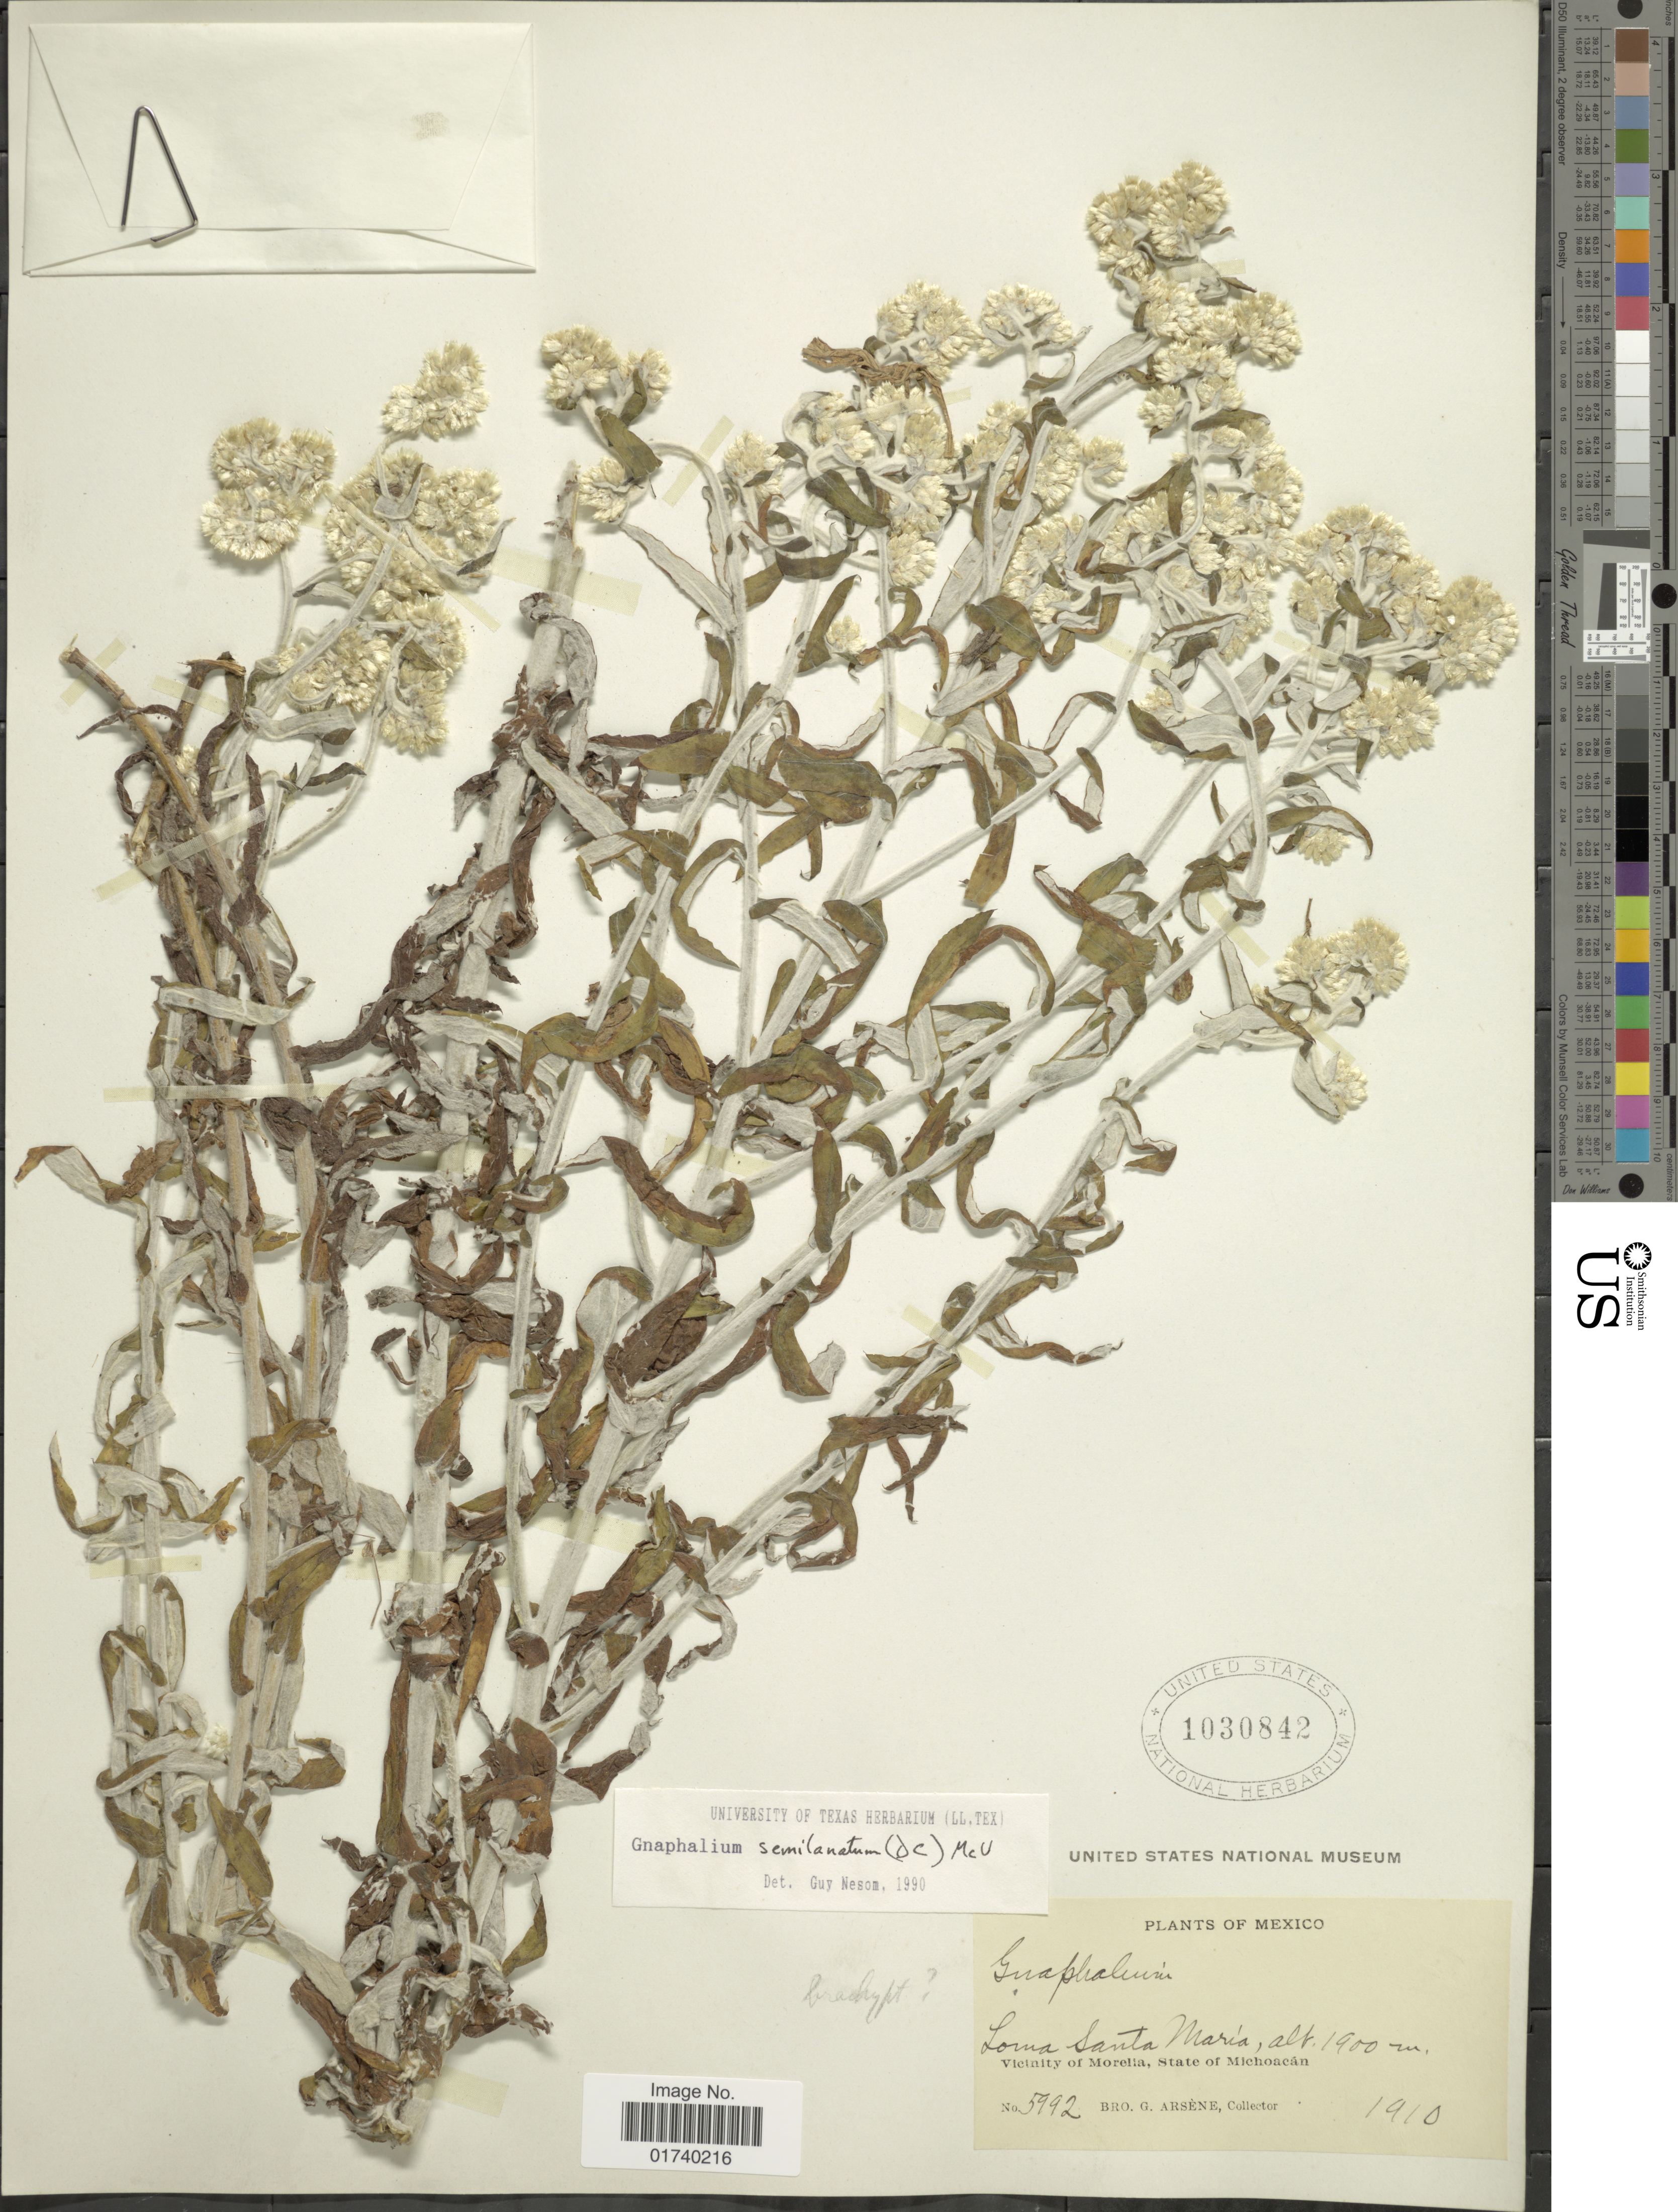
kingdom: Plantae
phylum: Tracheophyta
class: Magnoliopsida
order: Asterales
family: Asteraceae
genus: Pseudognaphalium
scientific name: Pseudognaphalium semilanatum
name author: (DC.) Anderb.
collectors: Bro. G. Arsène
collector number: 5992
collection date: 1910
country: Mexico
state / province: Michoacán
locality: Loma Santa Maria, Vicinity of Morelia, State of Michoacan.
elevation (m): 1900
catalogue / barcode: US 1030842